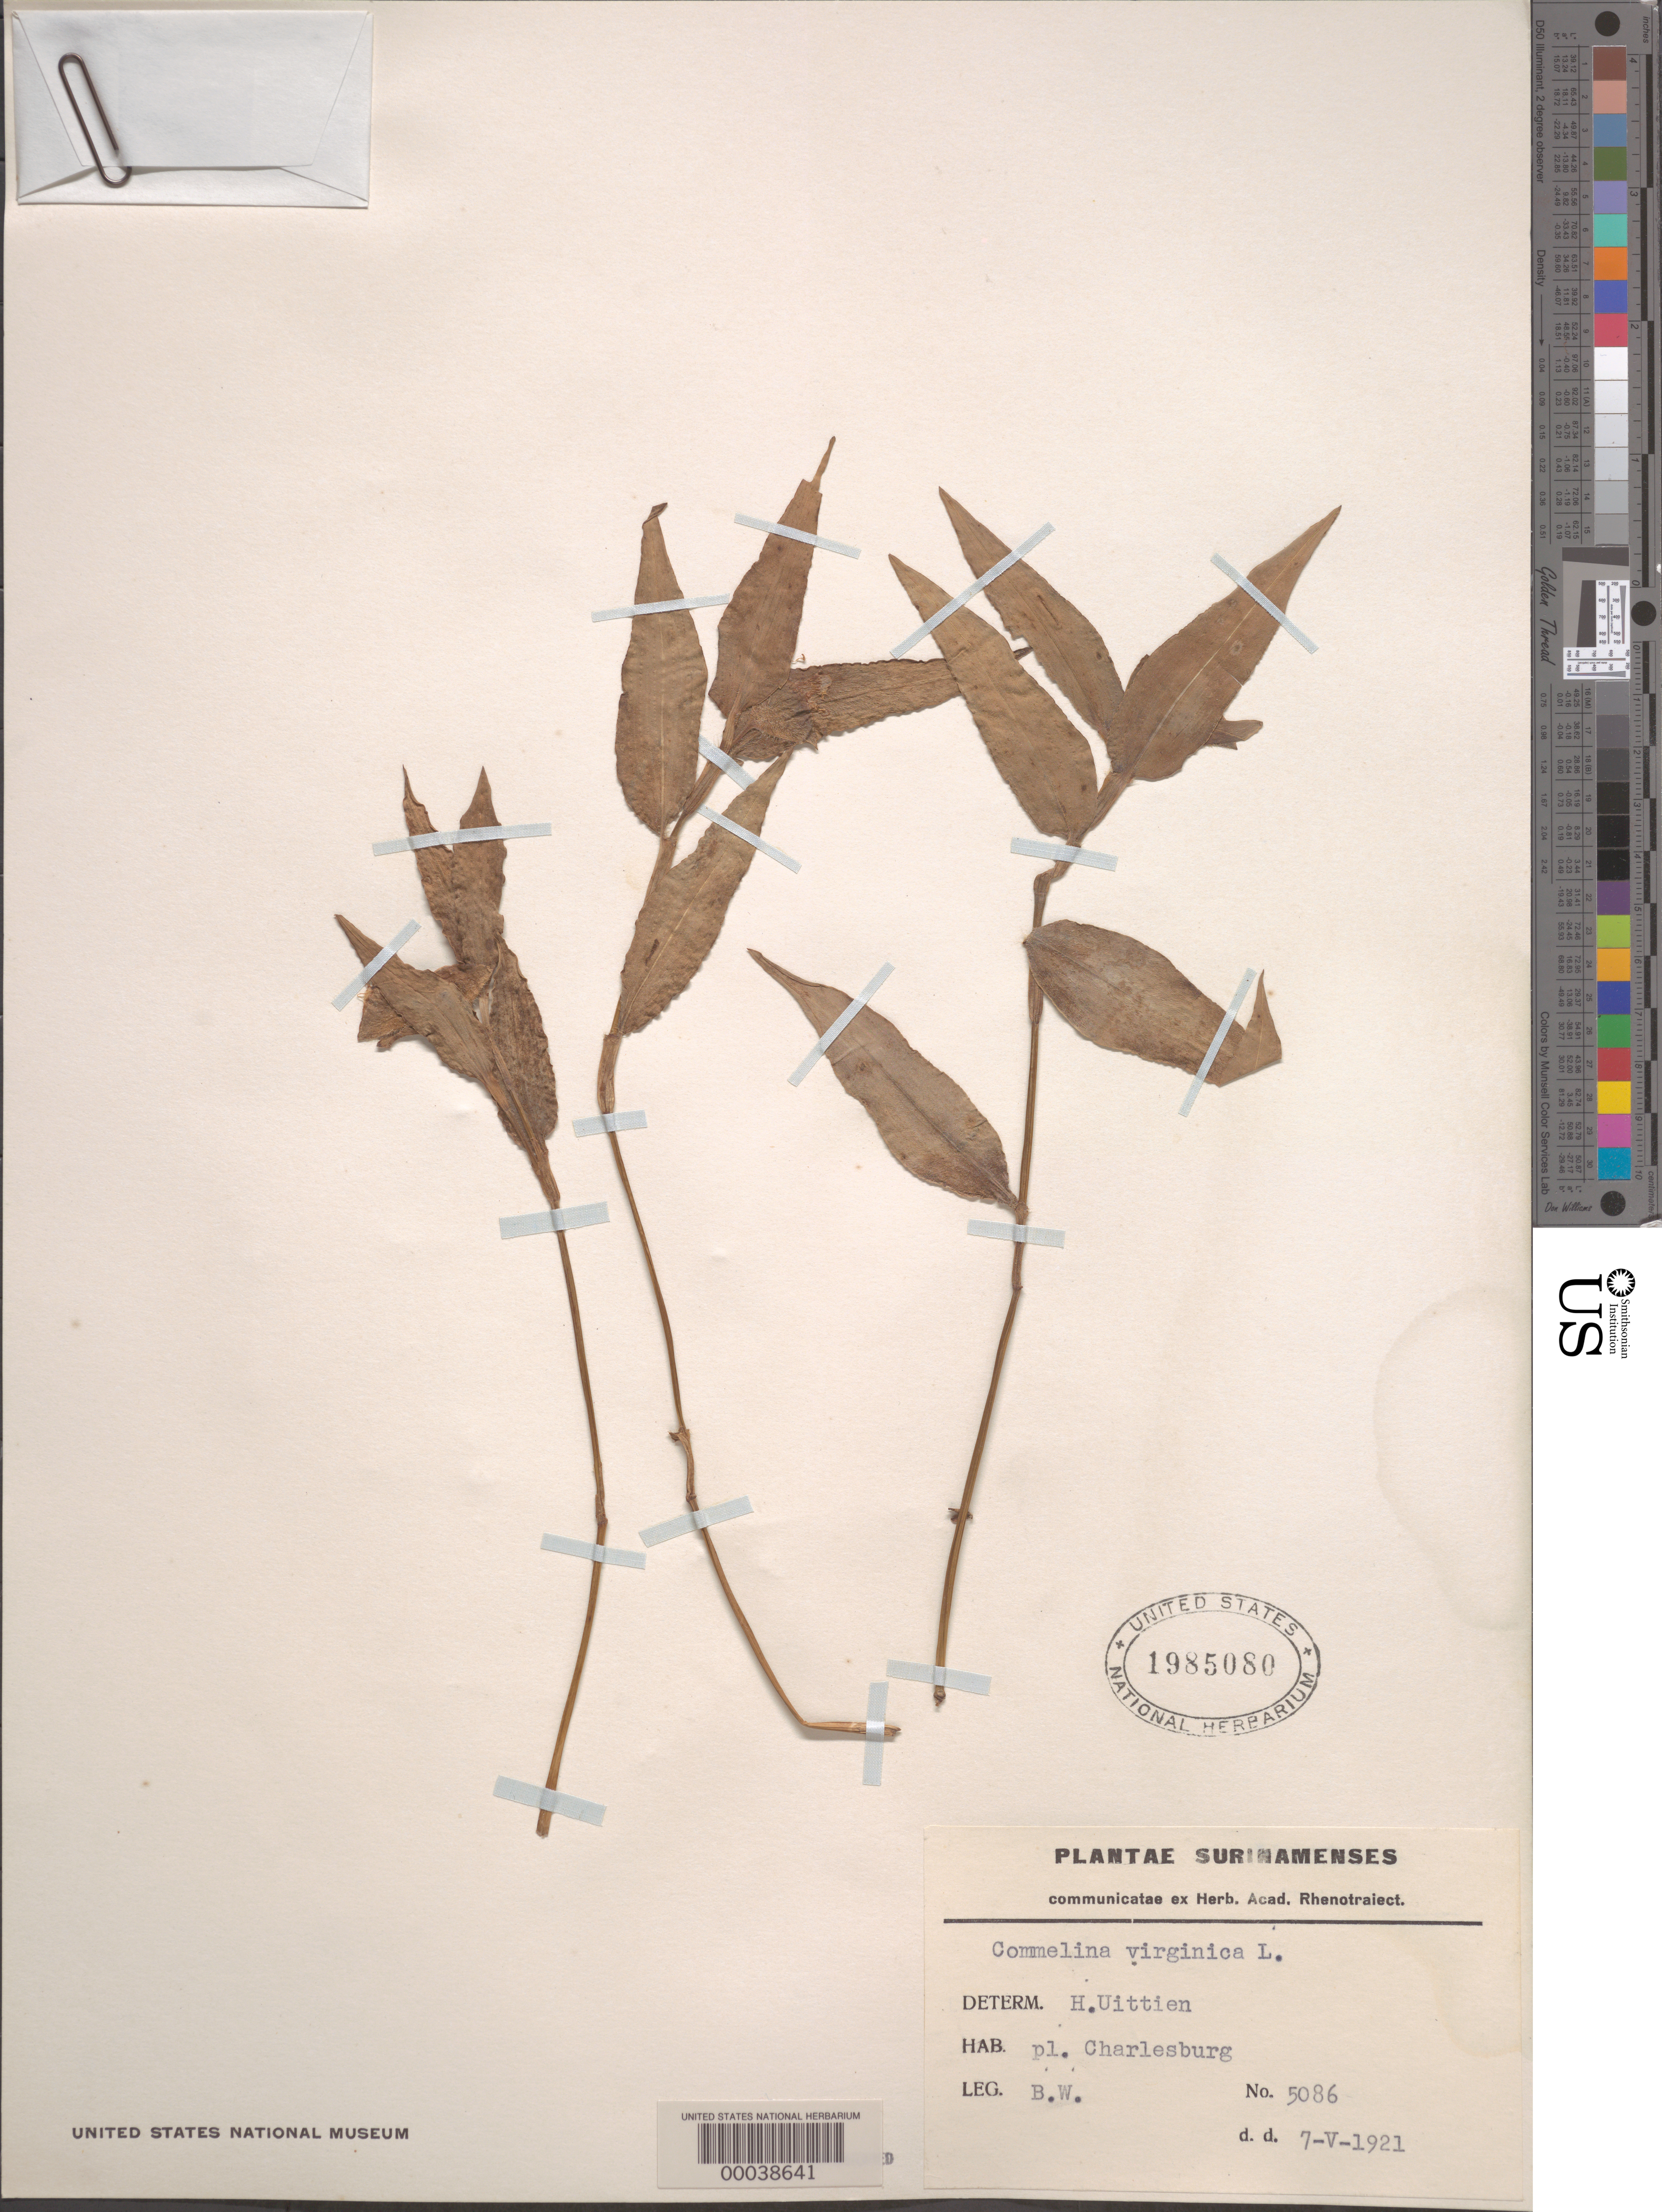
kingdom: Plantae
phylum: Tracheophyta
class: Liliopsida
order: Commelinales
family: Commelinaceae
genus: Commelina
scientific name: Commelina erecta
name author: L.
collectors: B. Boschwezen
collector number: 5086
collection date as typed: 07 May 1921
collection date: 1921-05-07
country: Suriname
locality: Charlesburg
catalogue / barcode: US 1985080